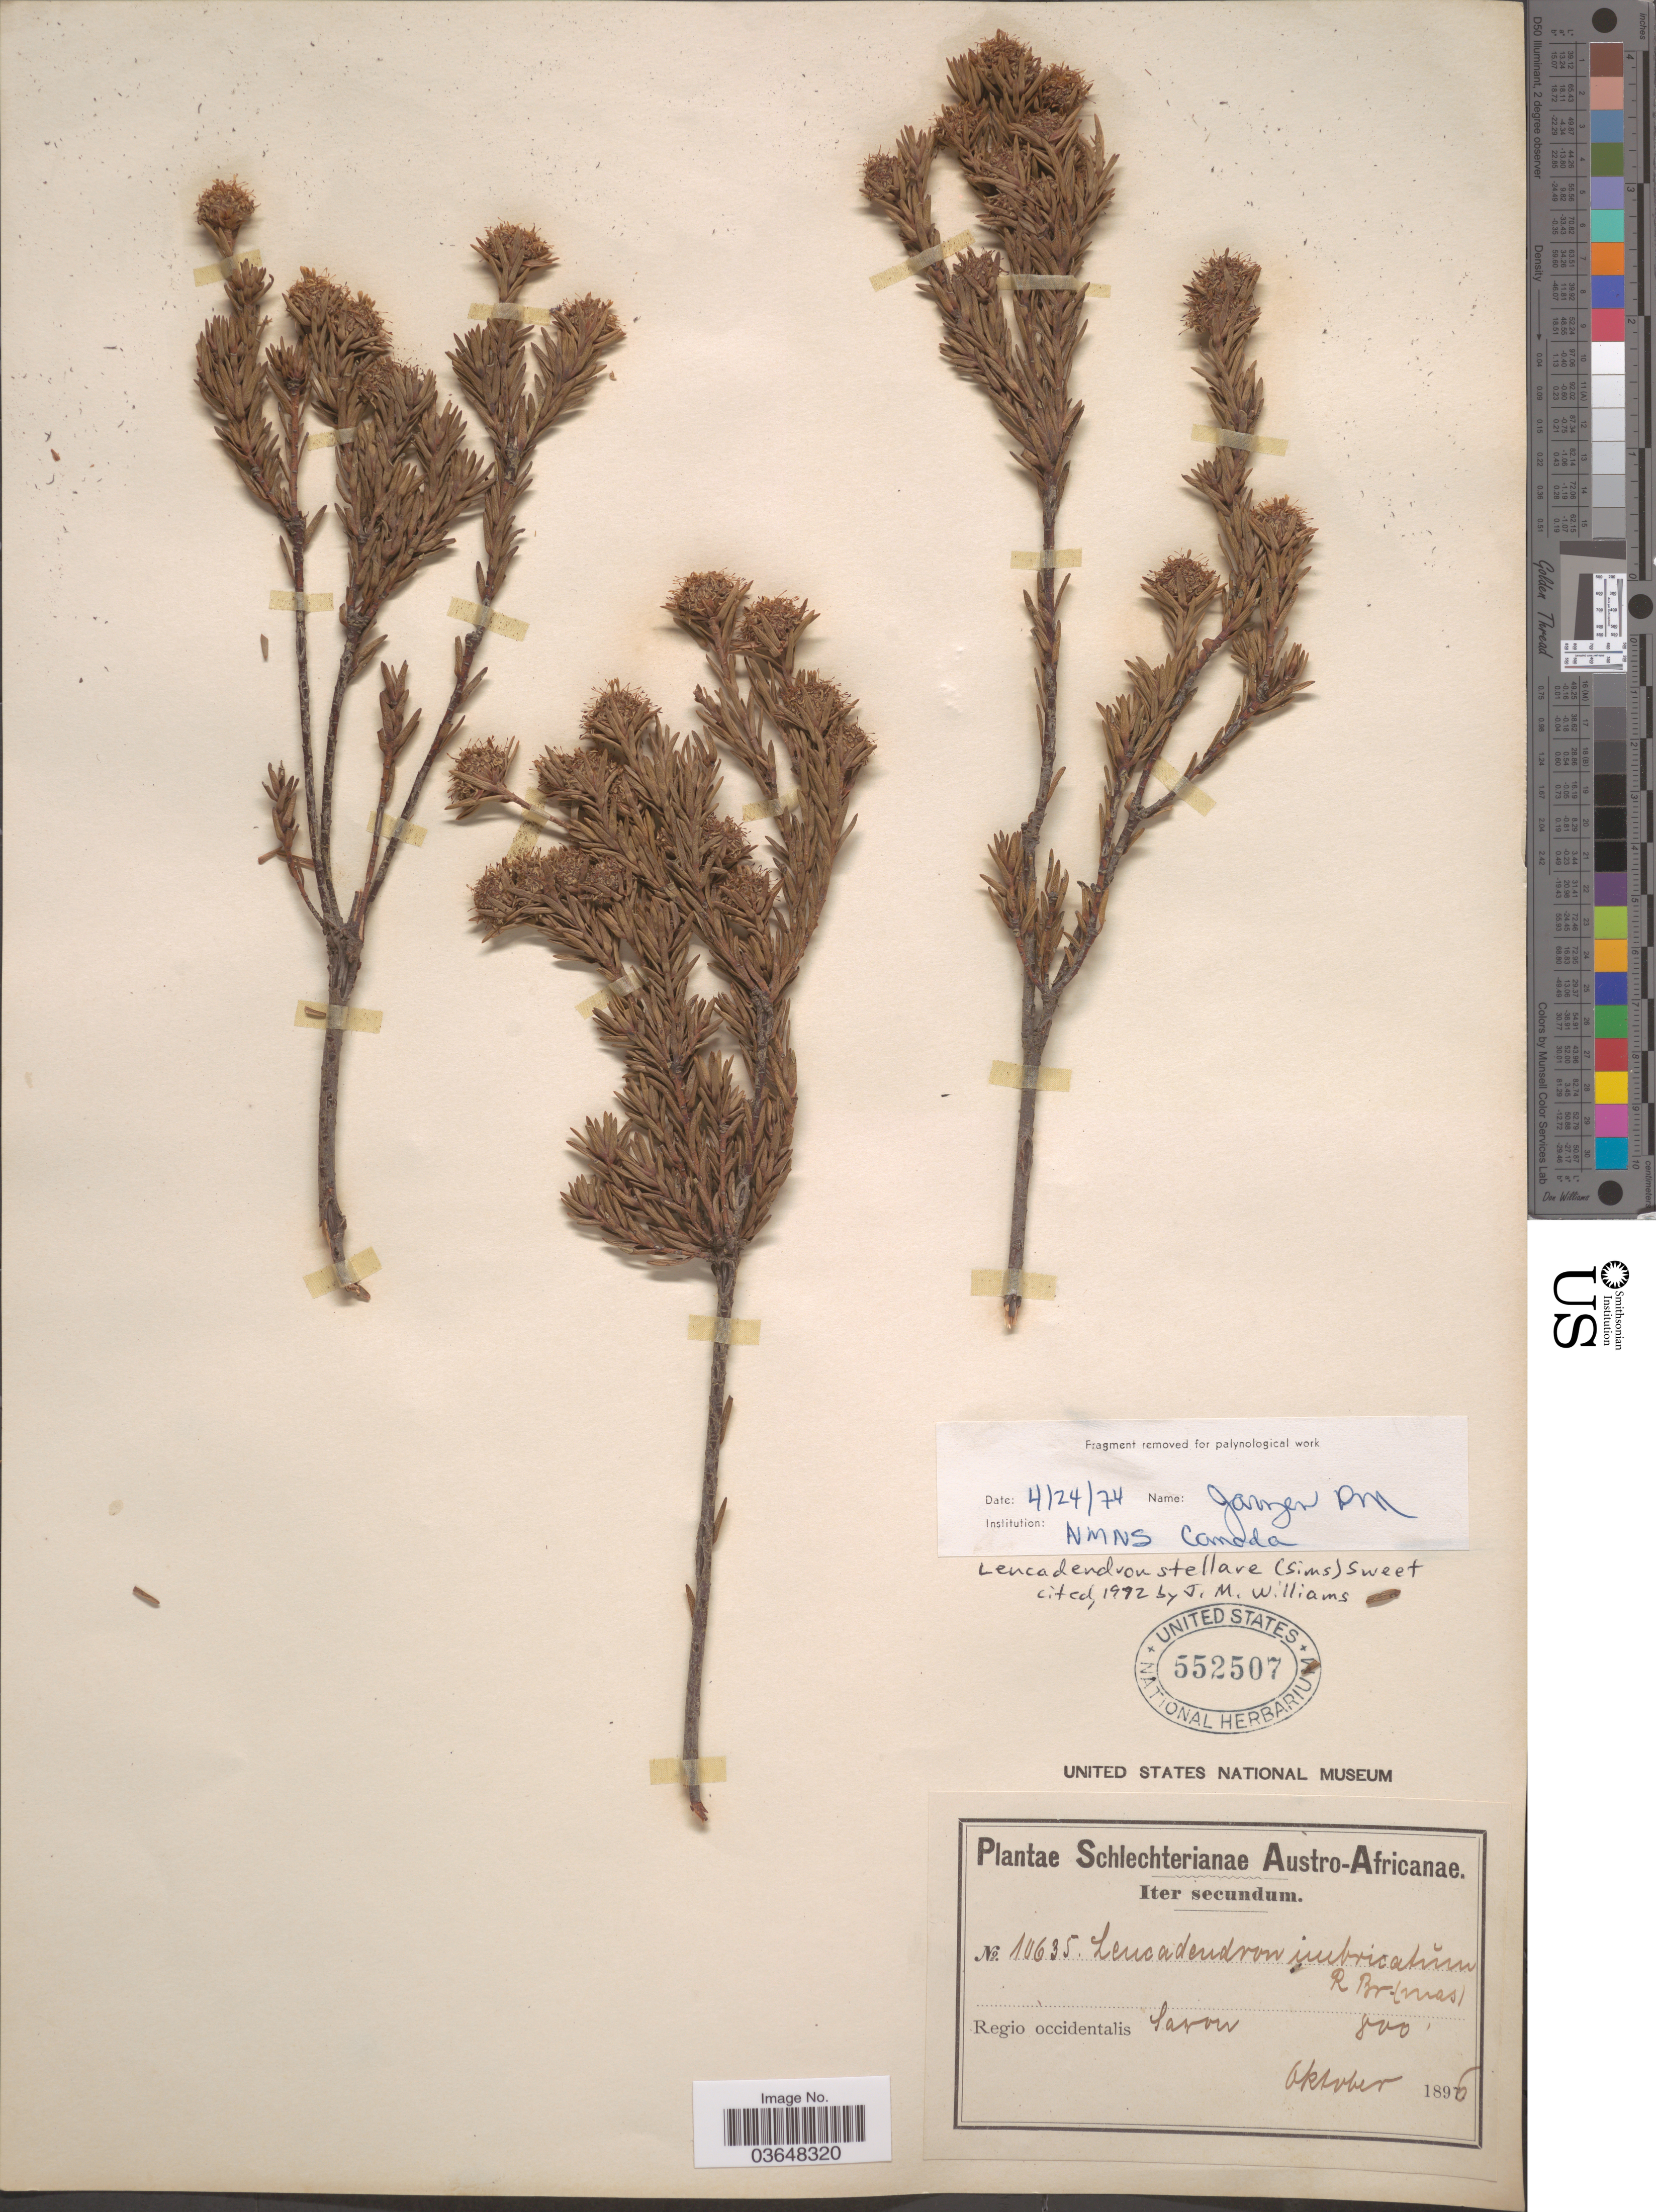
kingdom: Plantae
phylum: Tracheophyta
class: Magnoliopsida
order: Proteales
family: Proteaceae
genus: Leucadendron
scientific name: Leucadendron stellare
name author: Sweet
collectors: Schlechter, --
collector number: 10635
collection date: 1896-10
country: South Africa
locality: Austro-Africanæ. Regio occidentalis Saron.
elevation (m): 244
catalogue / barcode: US 552507